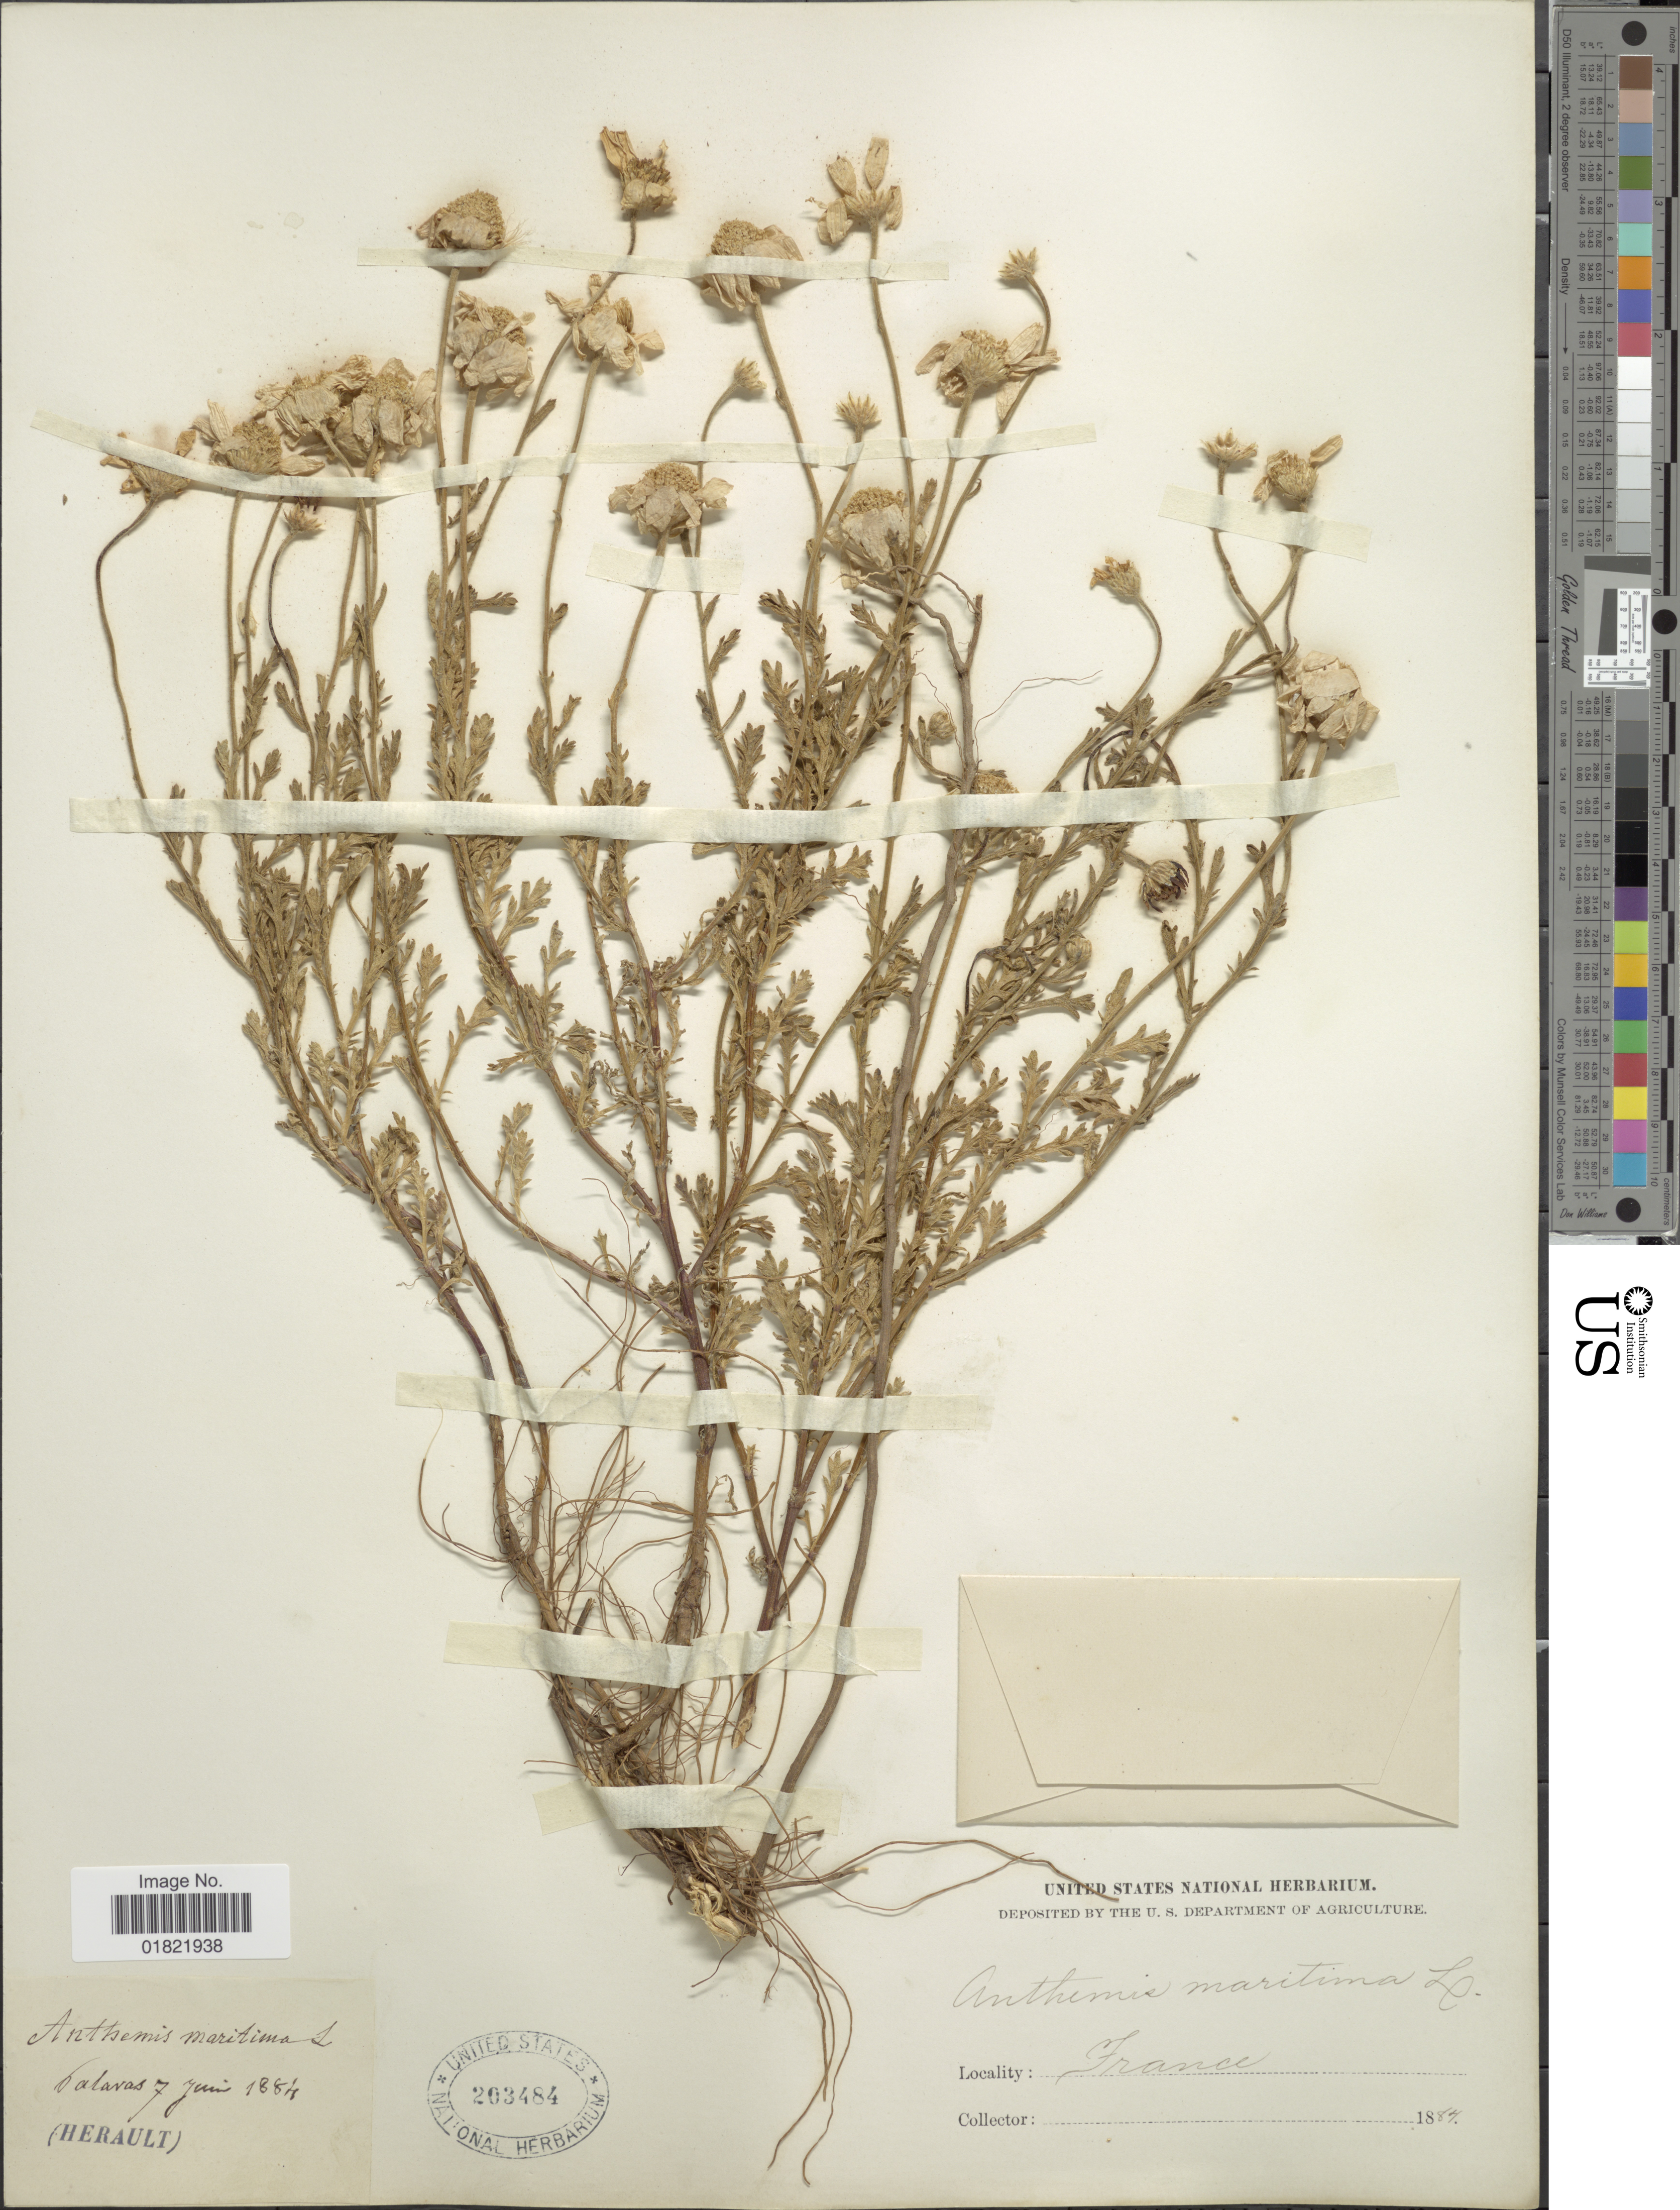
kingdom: Plantae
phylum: Tracheophyta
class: Magnoliopsida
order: Asterales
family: Asteraceae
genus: Anthemis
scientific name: Anthemis maritima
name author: L.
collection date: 1884-06-07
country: France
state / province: Occitanie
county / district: Hérault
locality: Palavas [interpreted]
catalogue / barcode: US 203484